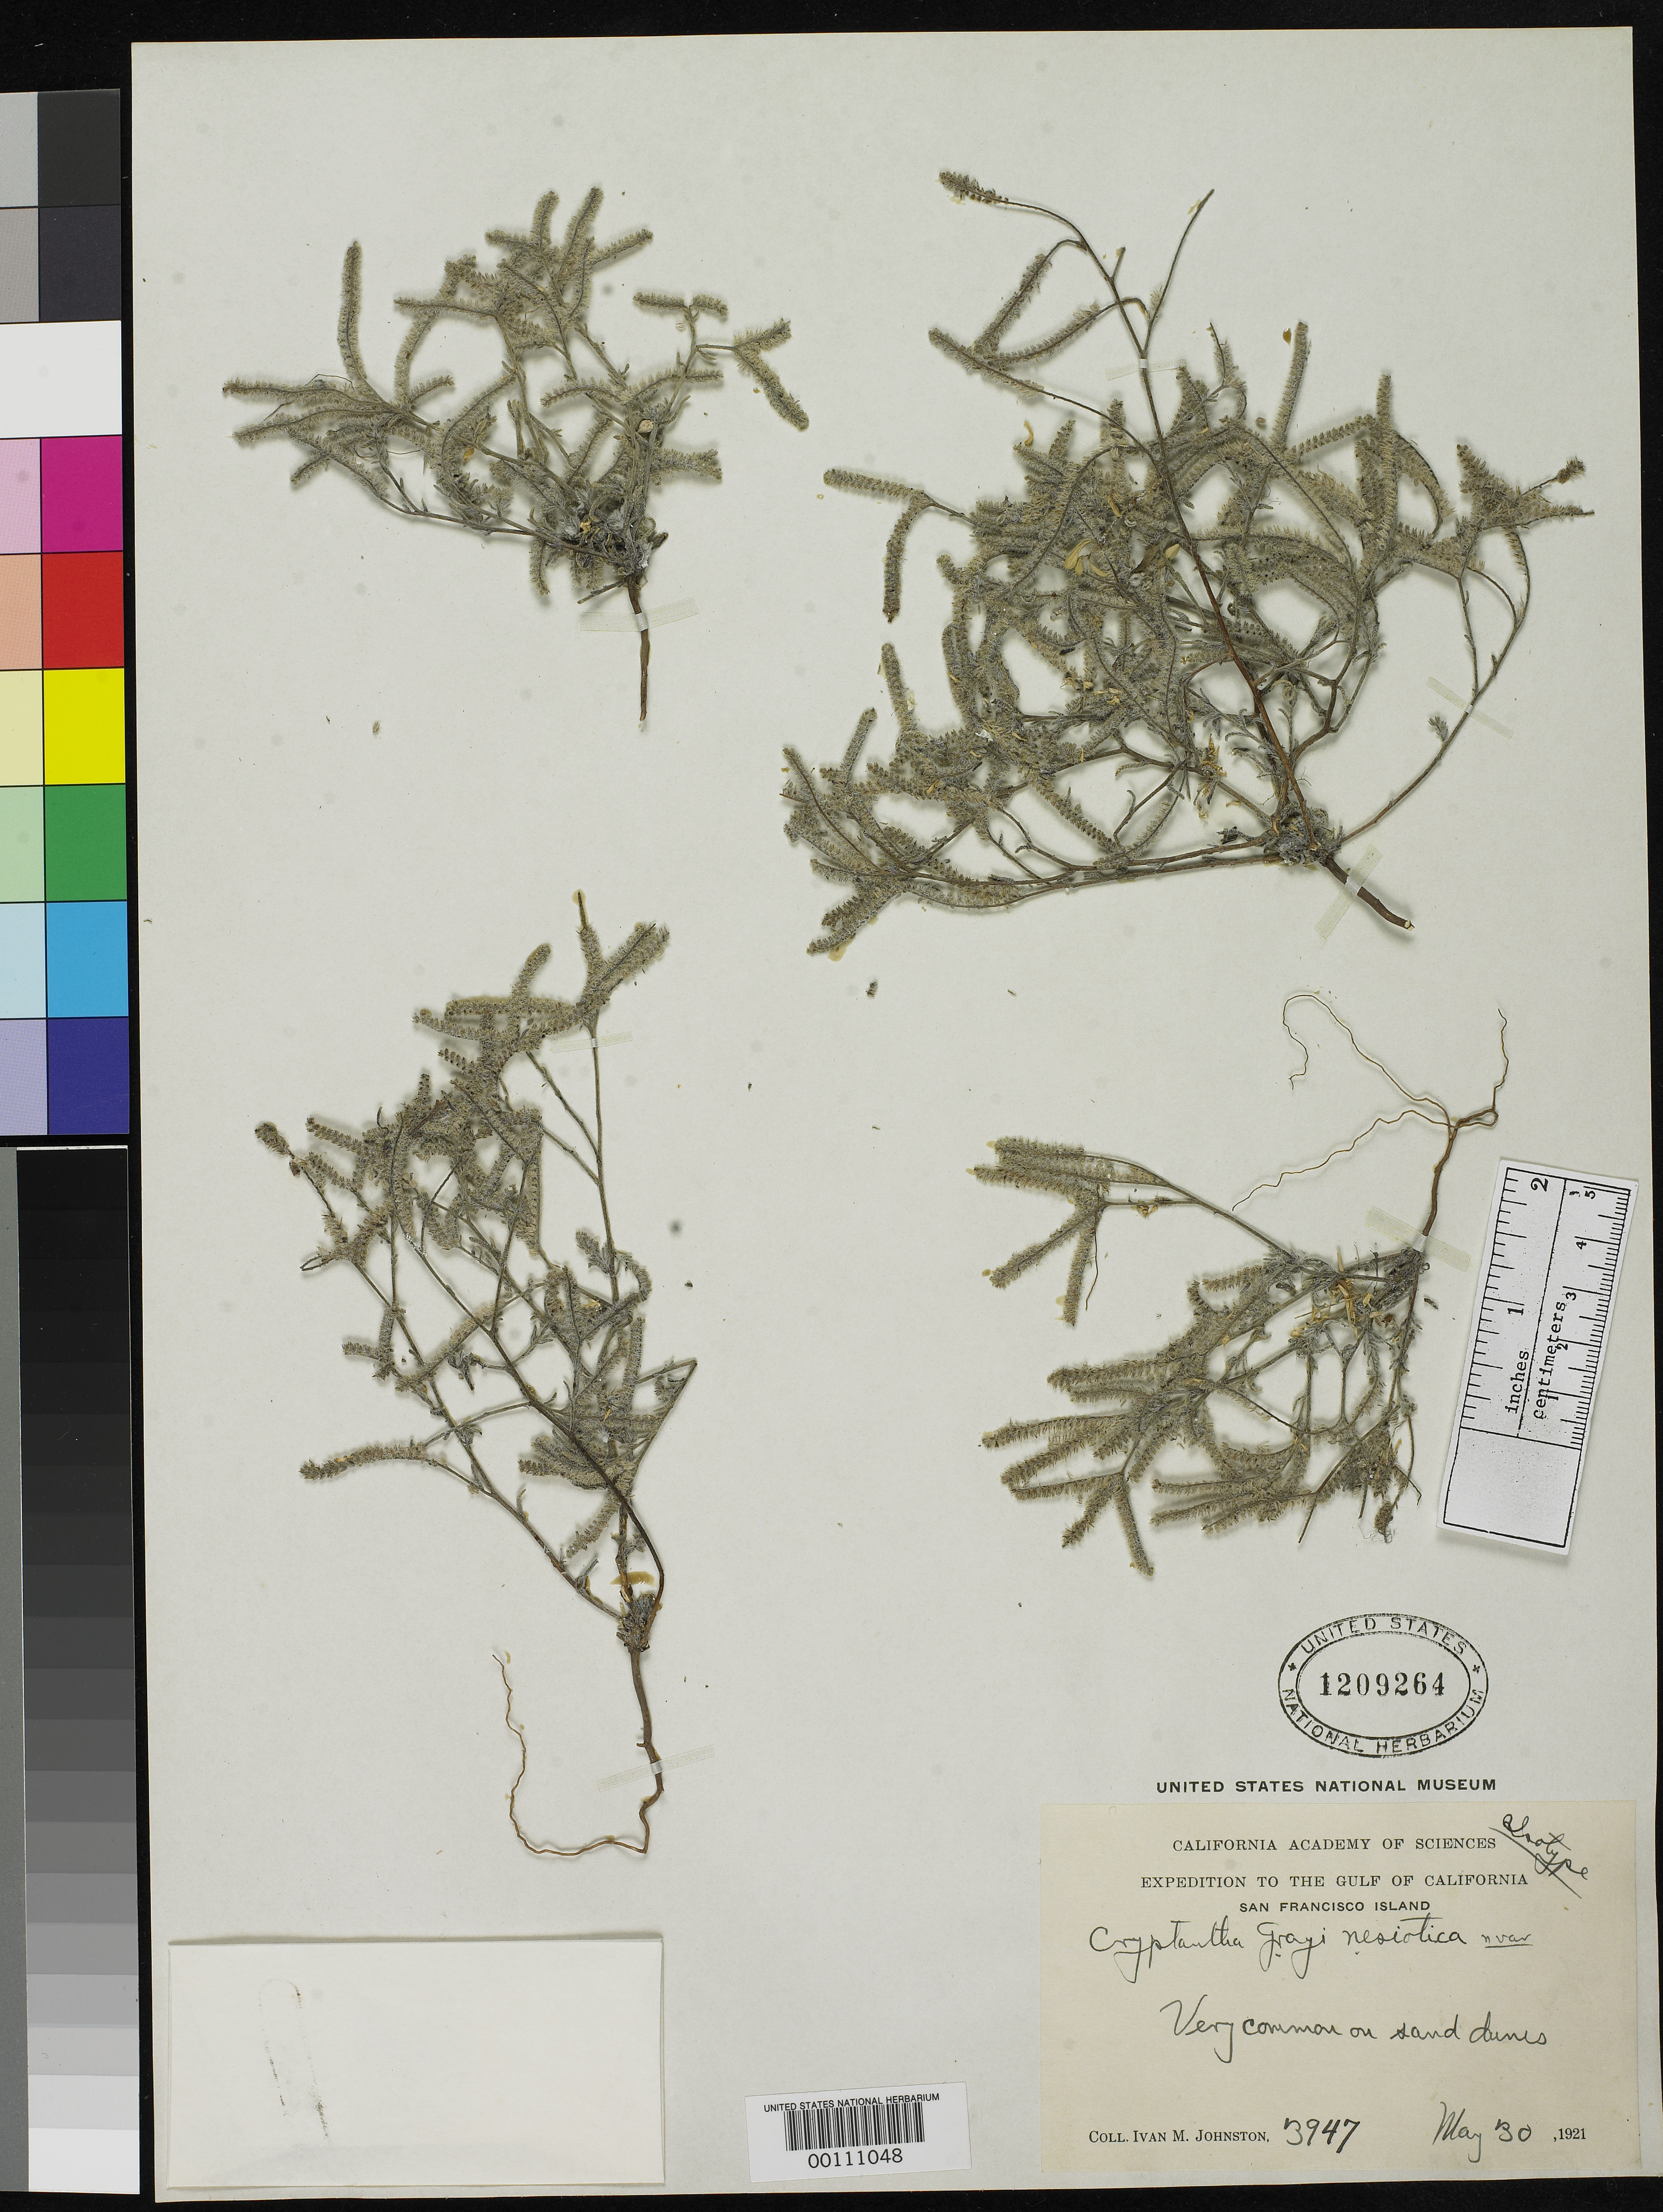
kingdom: Plantae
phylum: Tracheophyta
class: Magnoliopsida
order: Boraginales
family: Boraginaceae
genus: Cryptantha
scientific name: Cryptantha grayi var. nesiotica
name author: I.M. Johnst.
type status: Isotype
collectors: I.M. Johnston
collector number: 3947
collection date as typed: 30 May 1921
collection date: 1921-05-30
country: Mexico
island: San Francisco Island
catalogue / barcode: US 1209264